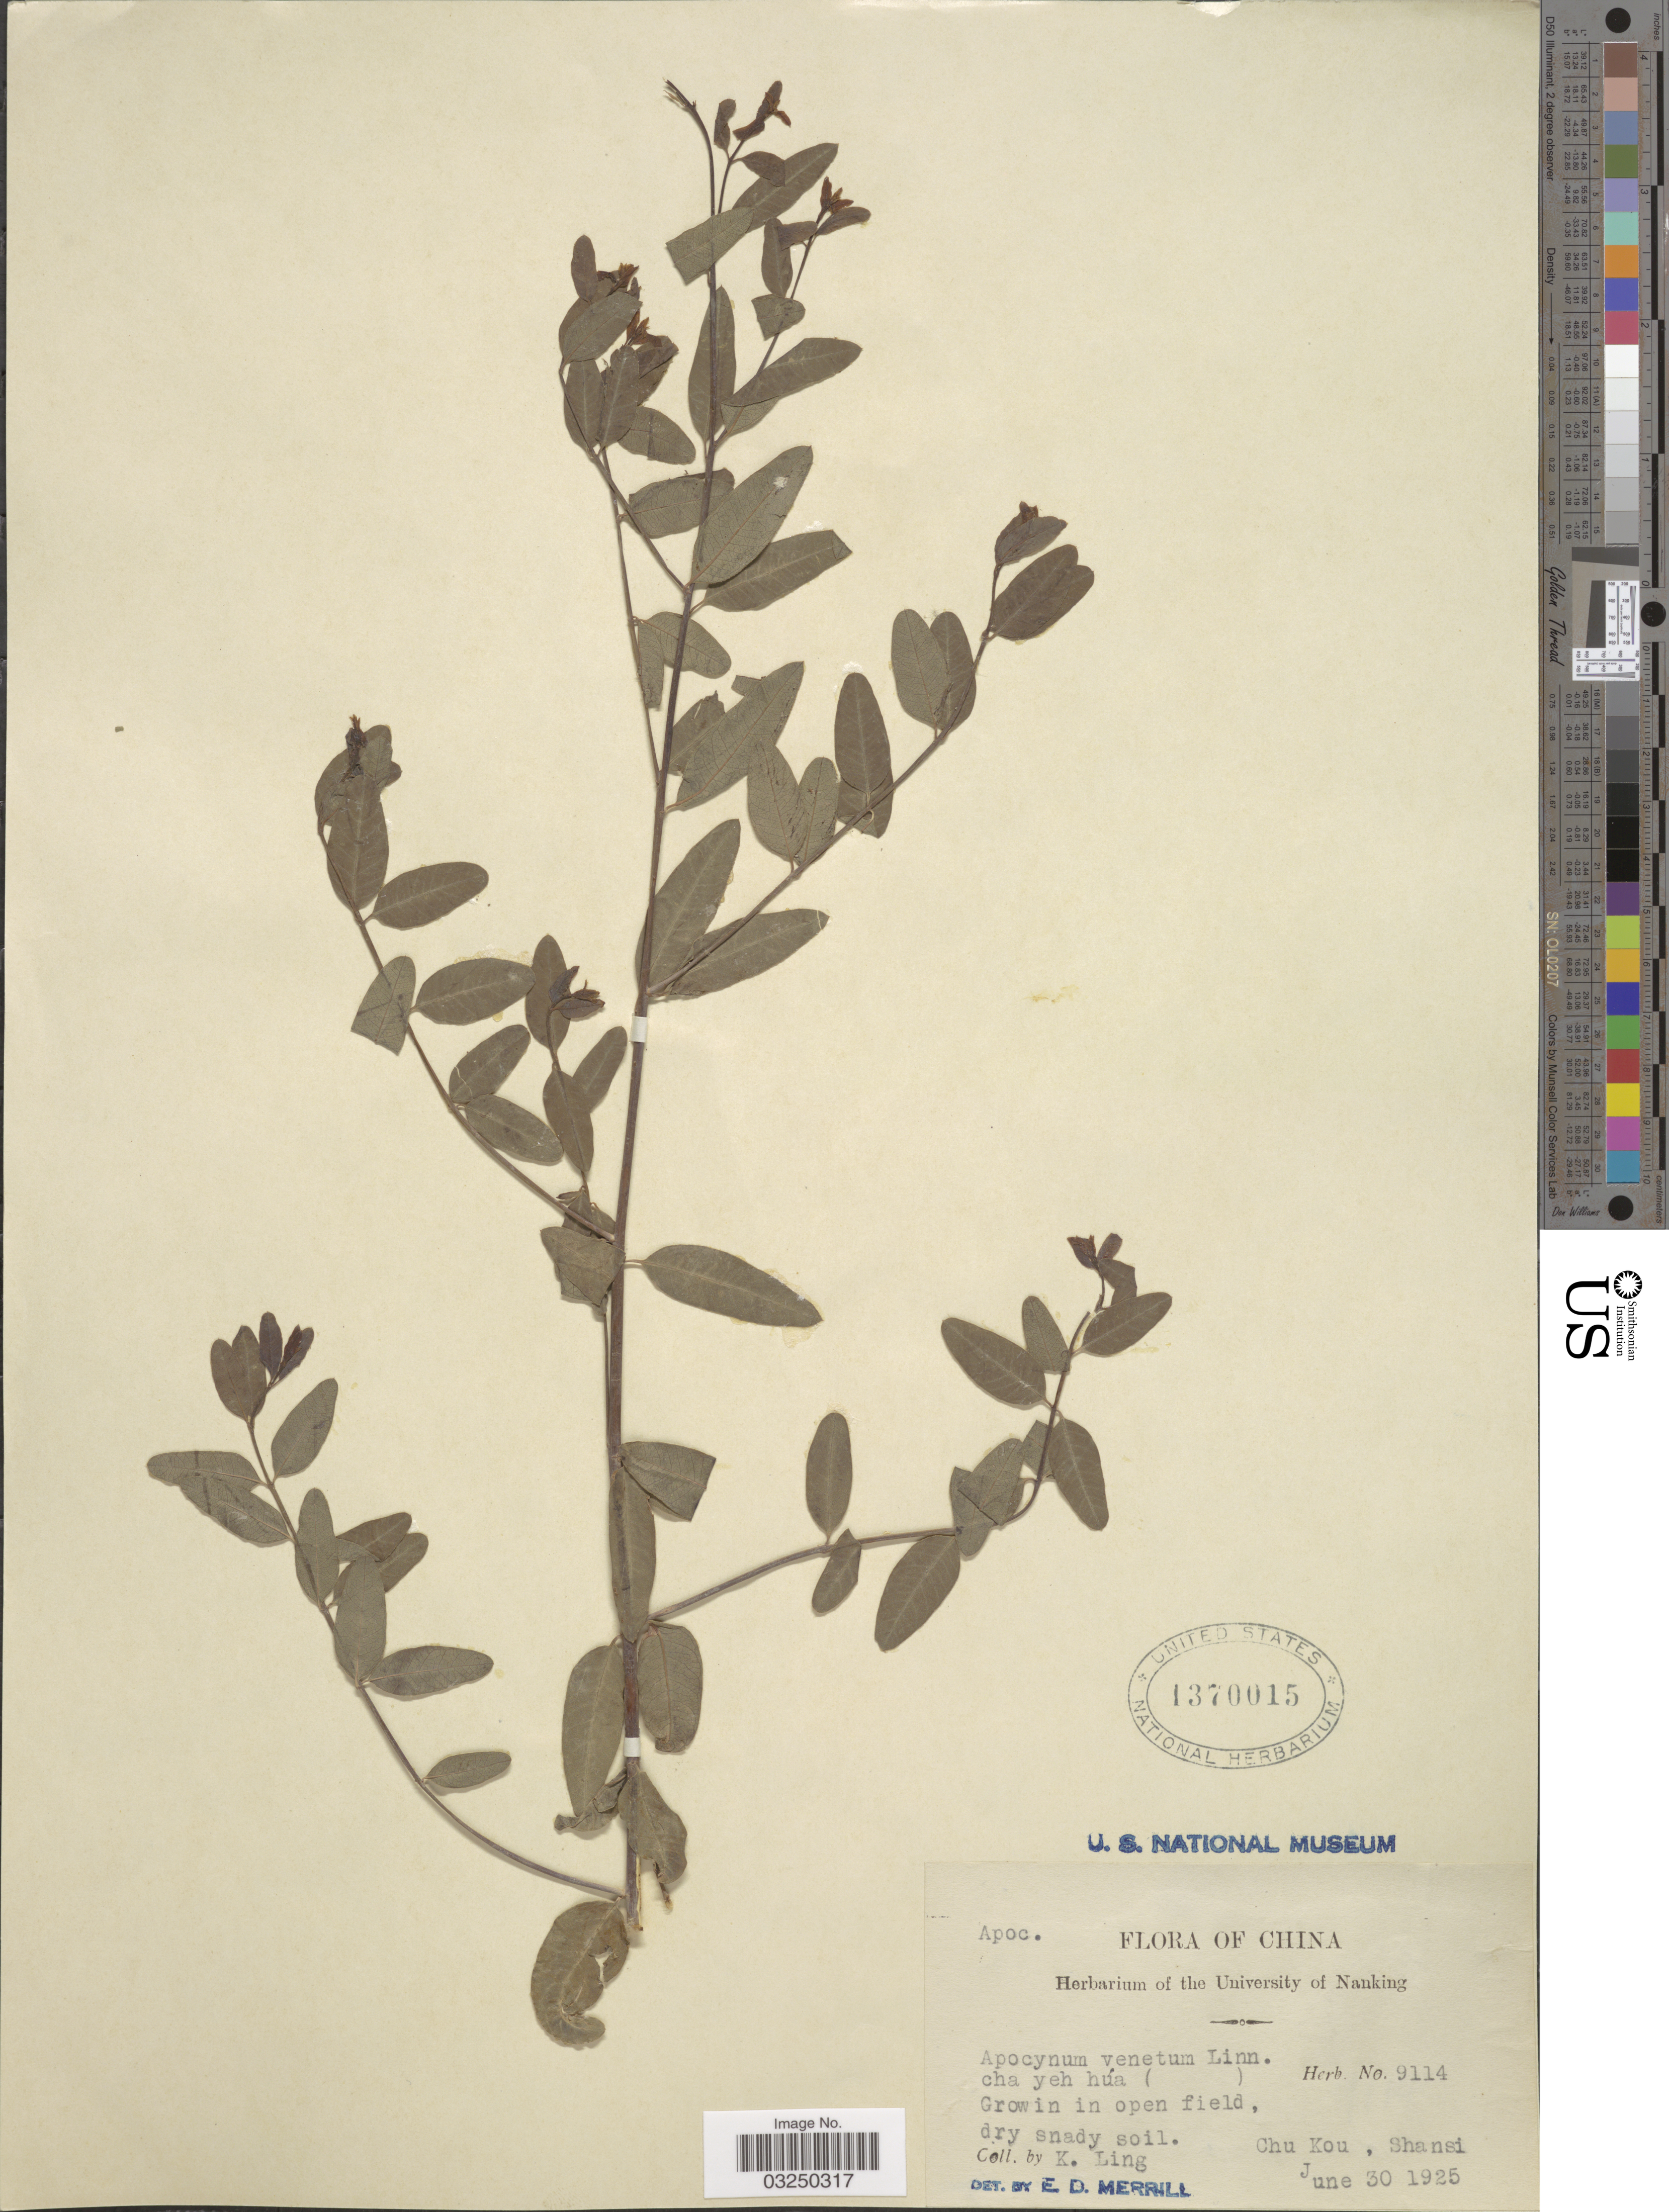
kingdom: Plantae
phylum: Tracheophyta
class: Magnoliopsida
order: Gentianales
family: Apocynaceae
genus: Apocynum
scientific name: Apocynum venetum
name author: L.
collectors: K. Ling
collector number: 9114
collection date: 1925-06-30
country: China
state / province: Shanxi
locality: Chu Kou, Shansi.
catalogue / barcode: US 1370015